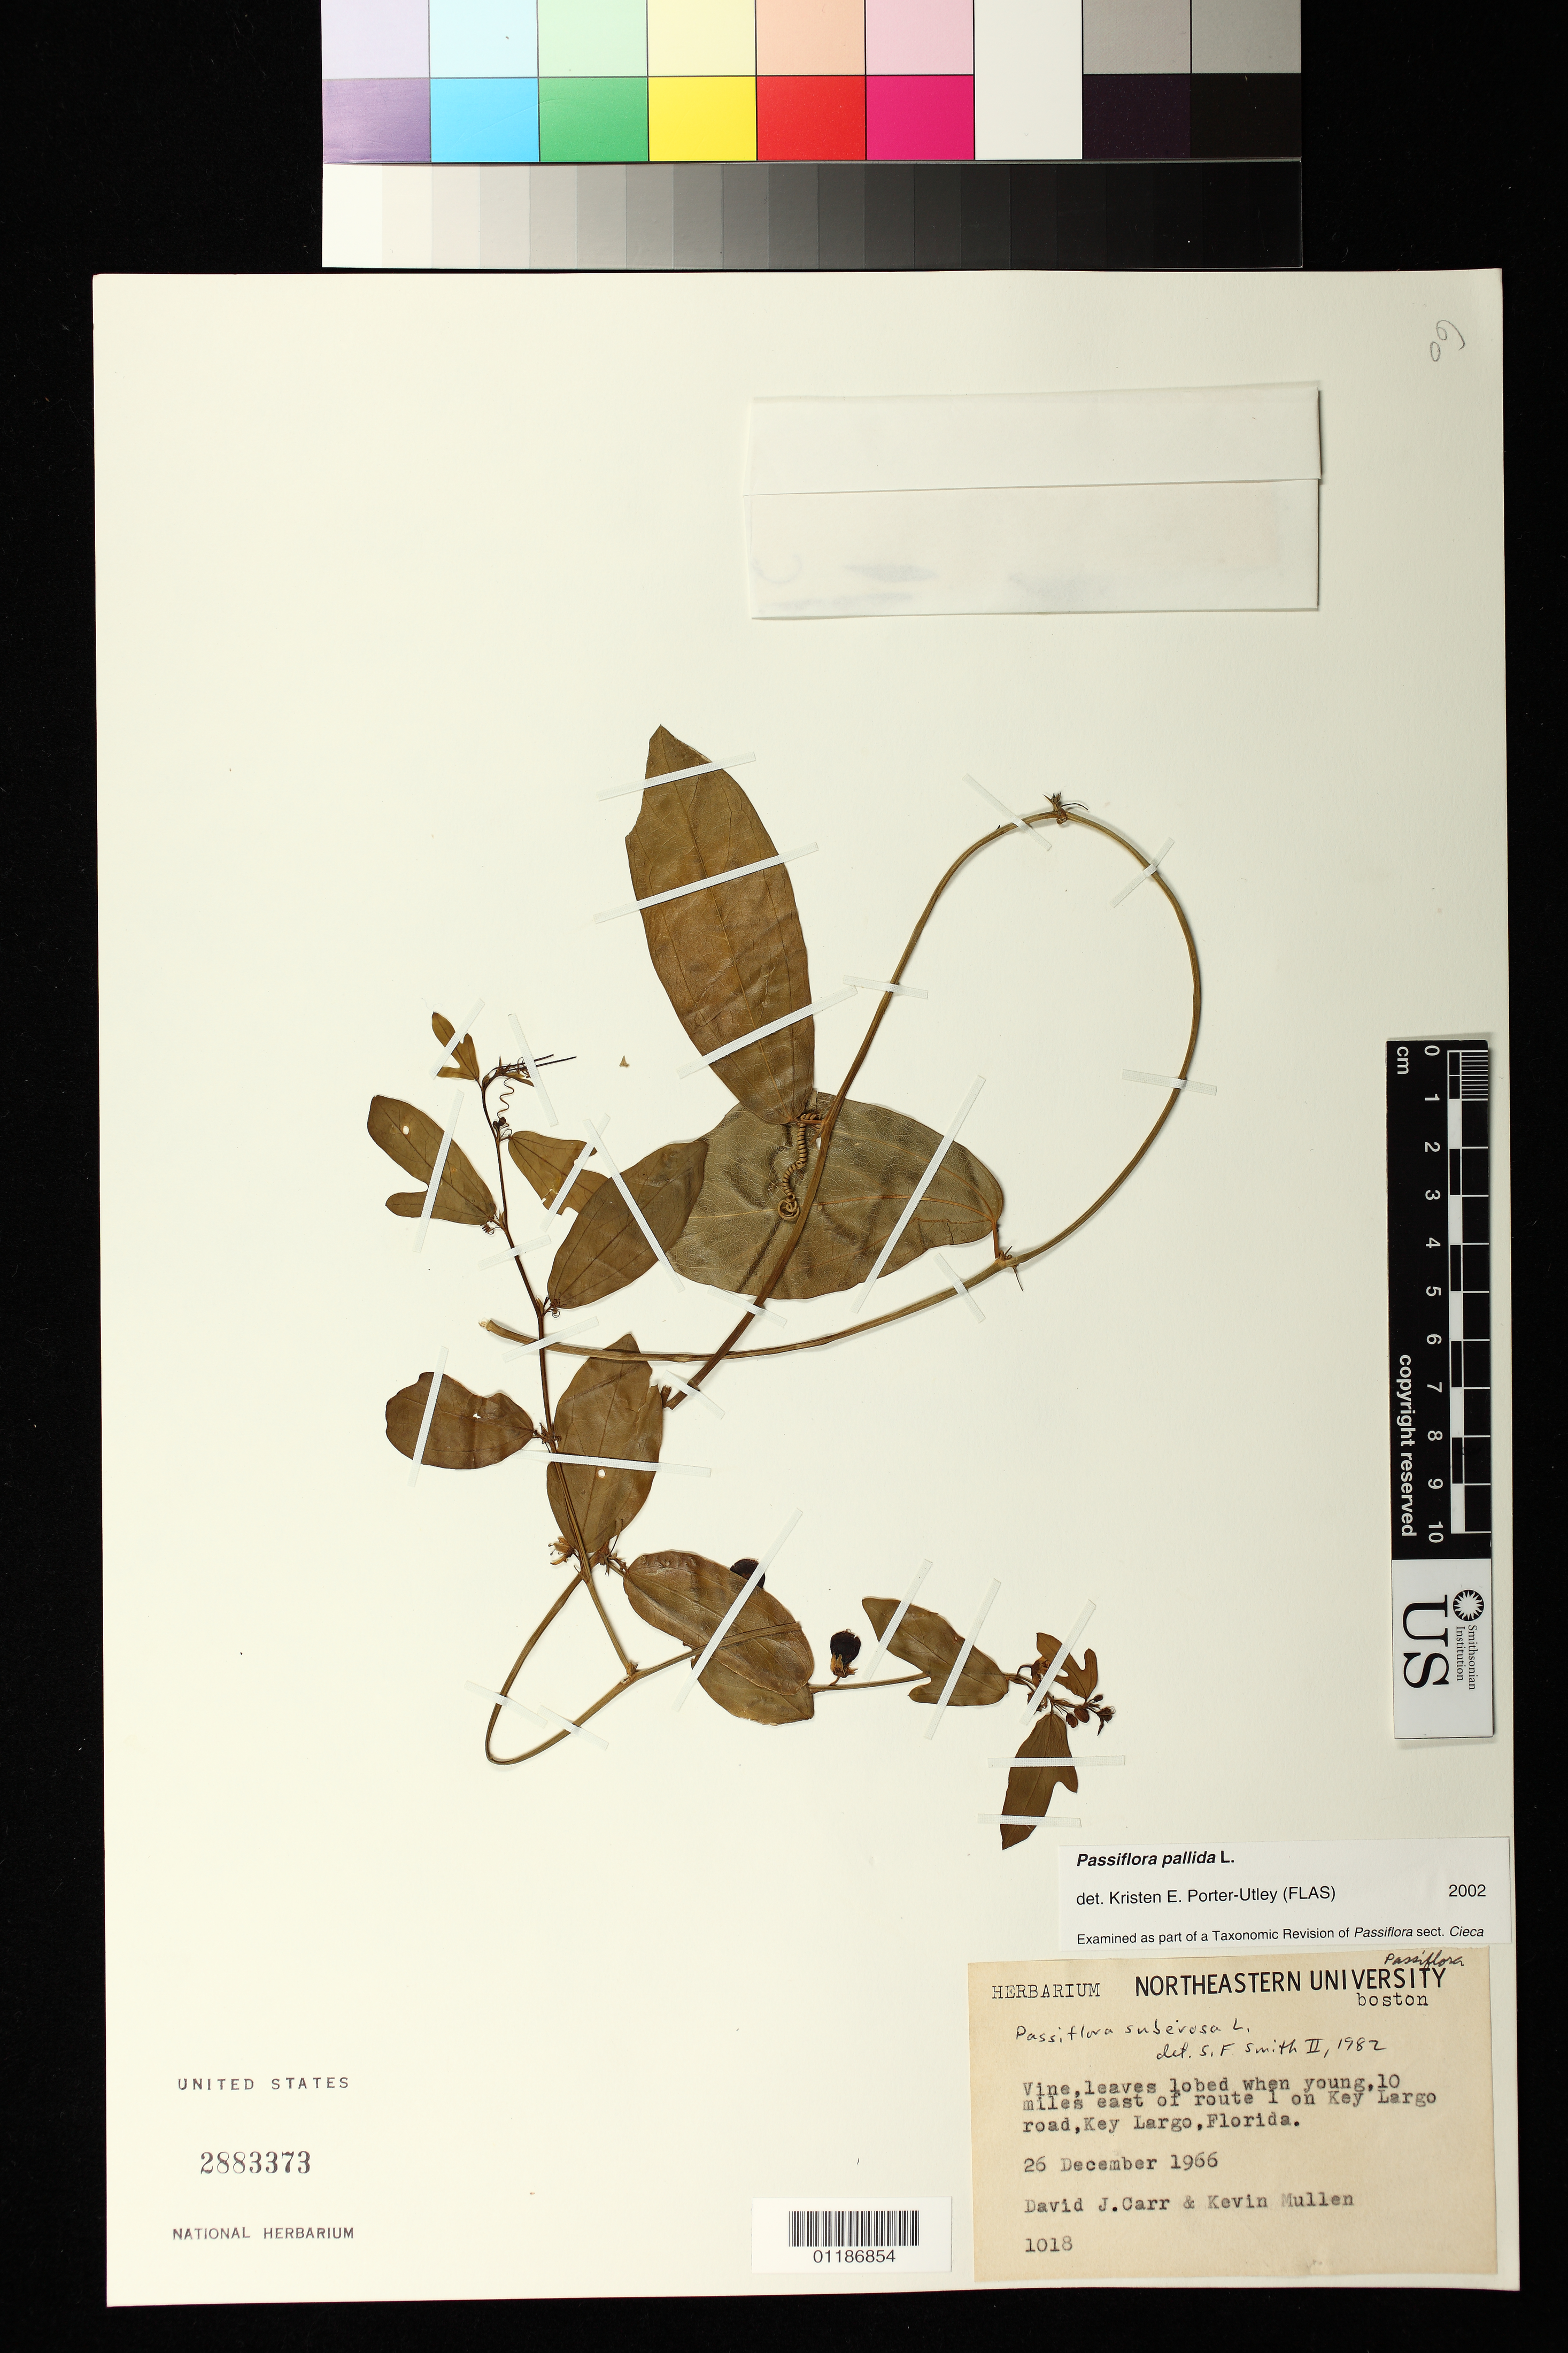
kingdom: Plantae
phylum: Tracheophyta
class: Magnoliopsida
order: Malpighiales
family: Passifloraceae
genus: Passiflora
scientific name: Passiflora pallida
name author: L.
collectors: D. J. Carr & K. Mullen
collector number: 1018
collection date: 1966-12-26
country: United States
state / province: Florida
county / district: Monroe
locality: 10 miles E of route 1 on Key Largo Road, Key Largo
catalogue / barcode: US 2883373